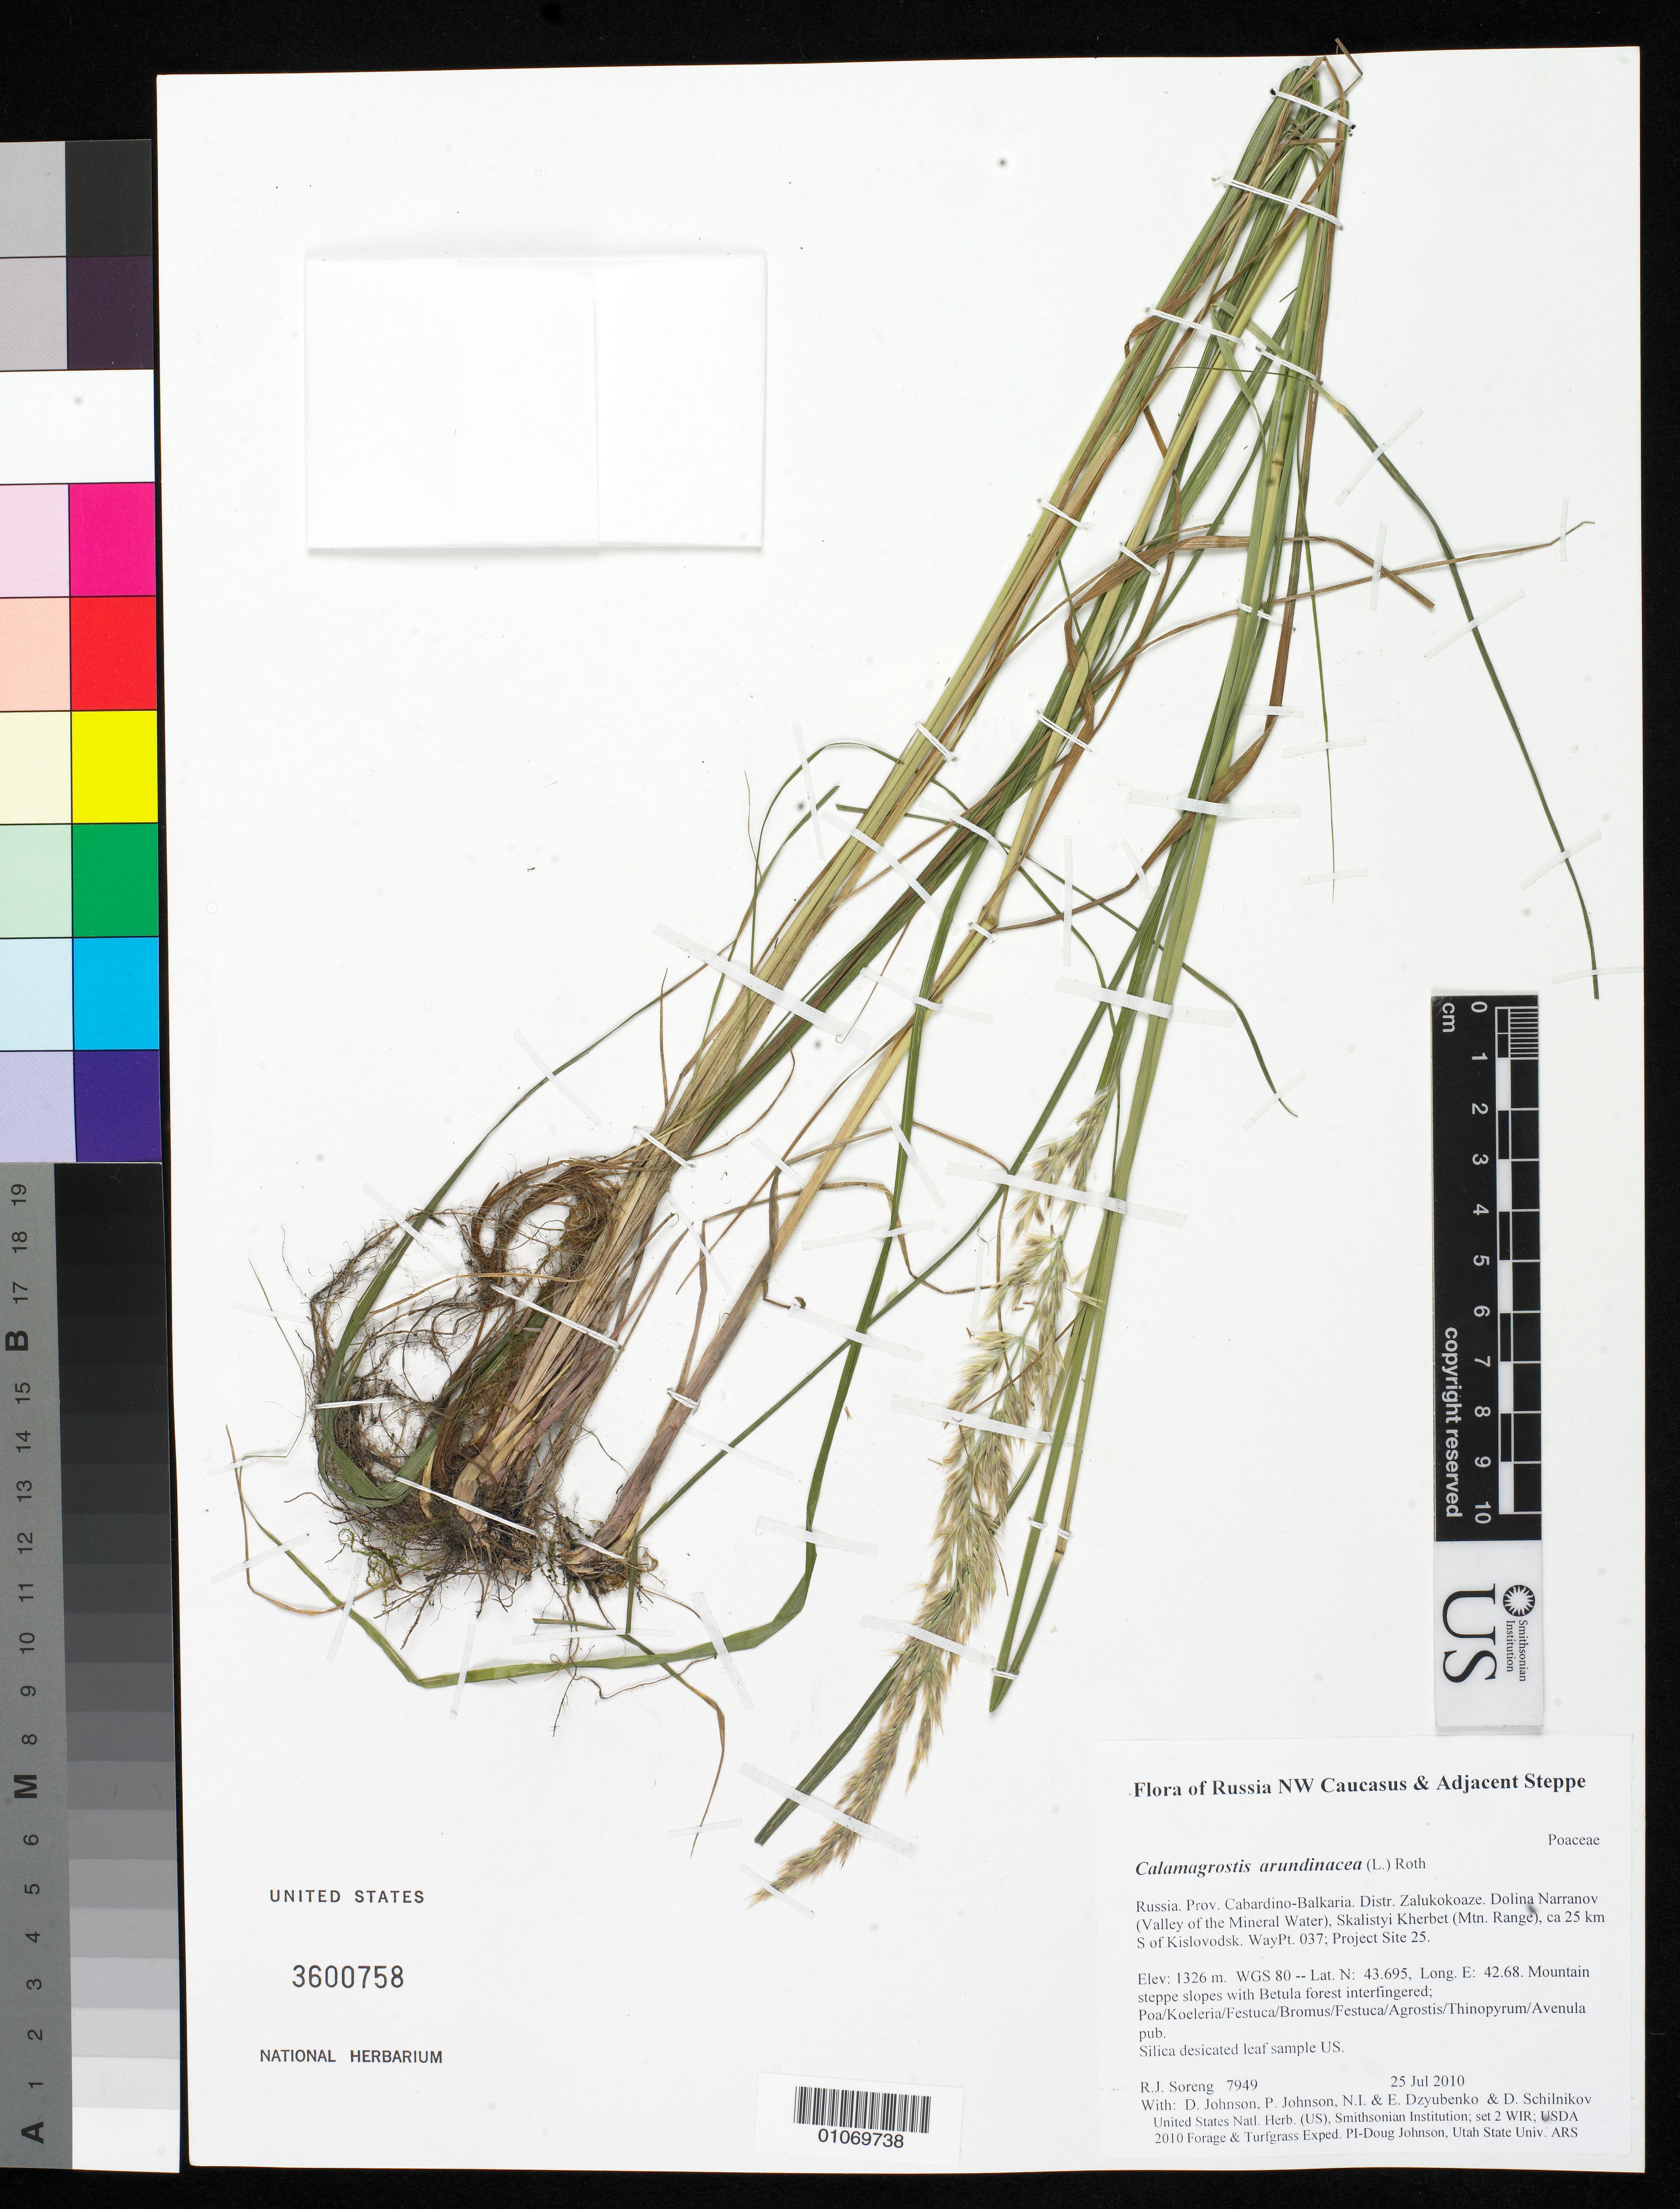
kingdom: Plantae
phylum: Tracheophyta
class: Liliopsida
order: Poales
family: Poaceae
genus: Calamagrostis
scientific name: Calamagrostis arundinacea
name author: (L.) Roth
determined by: Soreng, Robert J., Research Associate (BOT), Smithsonian Institution - National Museum of Natural History (UNITED STATES)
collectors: R. J. Soreng, D. Johnson, P. Johnson, N. Dzyubenko, E. Dzyubenko & D. Schilnikov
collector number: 7949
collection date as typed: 25 Jul 2010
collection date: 2010-07-25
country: Russian Federation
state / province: Kabardino-Balkar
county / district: Zalukokoaze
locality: Dolina Narranov (Valley of the Mineral Water), Skalistyi Kherbet (Mtn. Range), ca 25 km S of Kislovodsk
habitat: Mountain steppe slopes with Betula forest interfingered; Poa/Koeleria/Festuca/Bromus/Festuca/Agrostis/Thinopyrum/Avenula pub.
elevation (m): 1326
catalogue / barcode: US 3600758